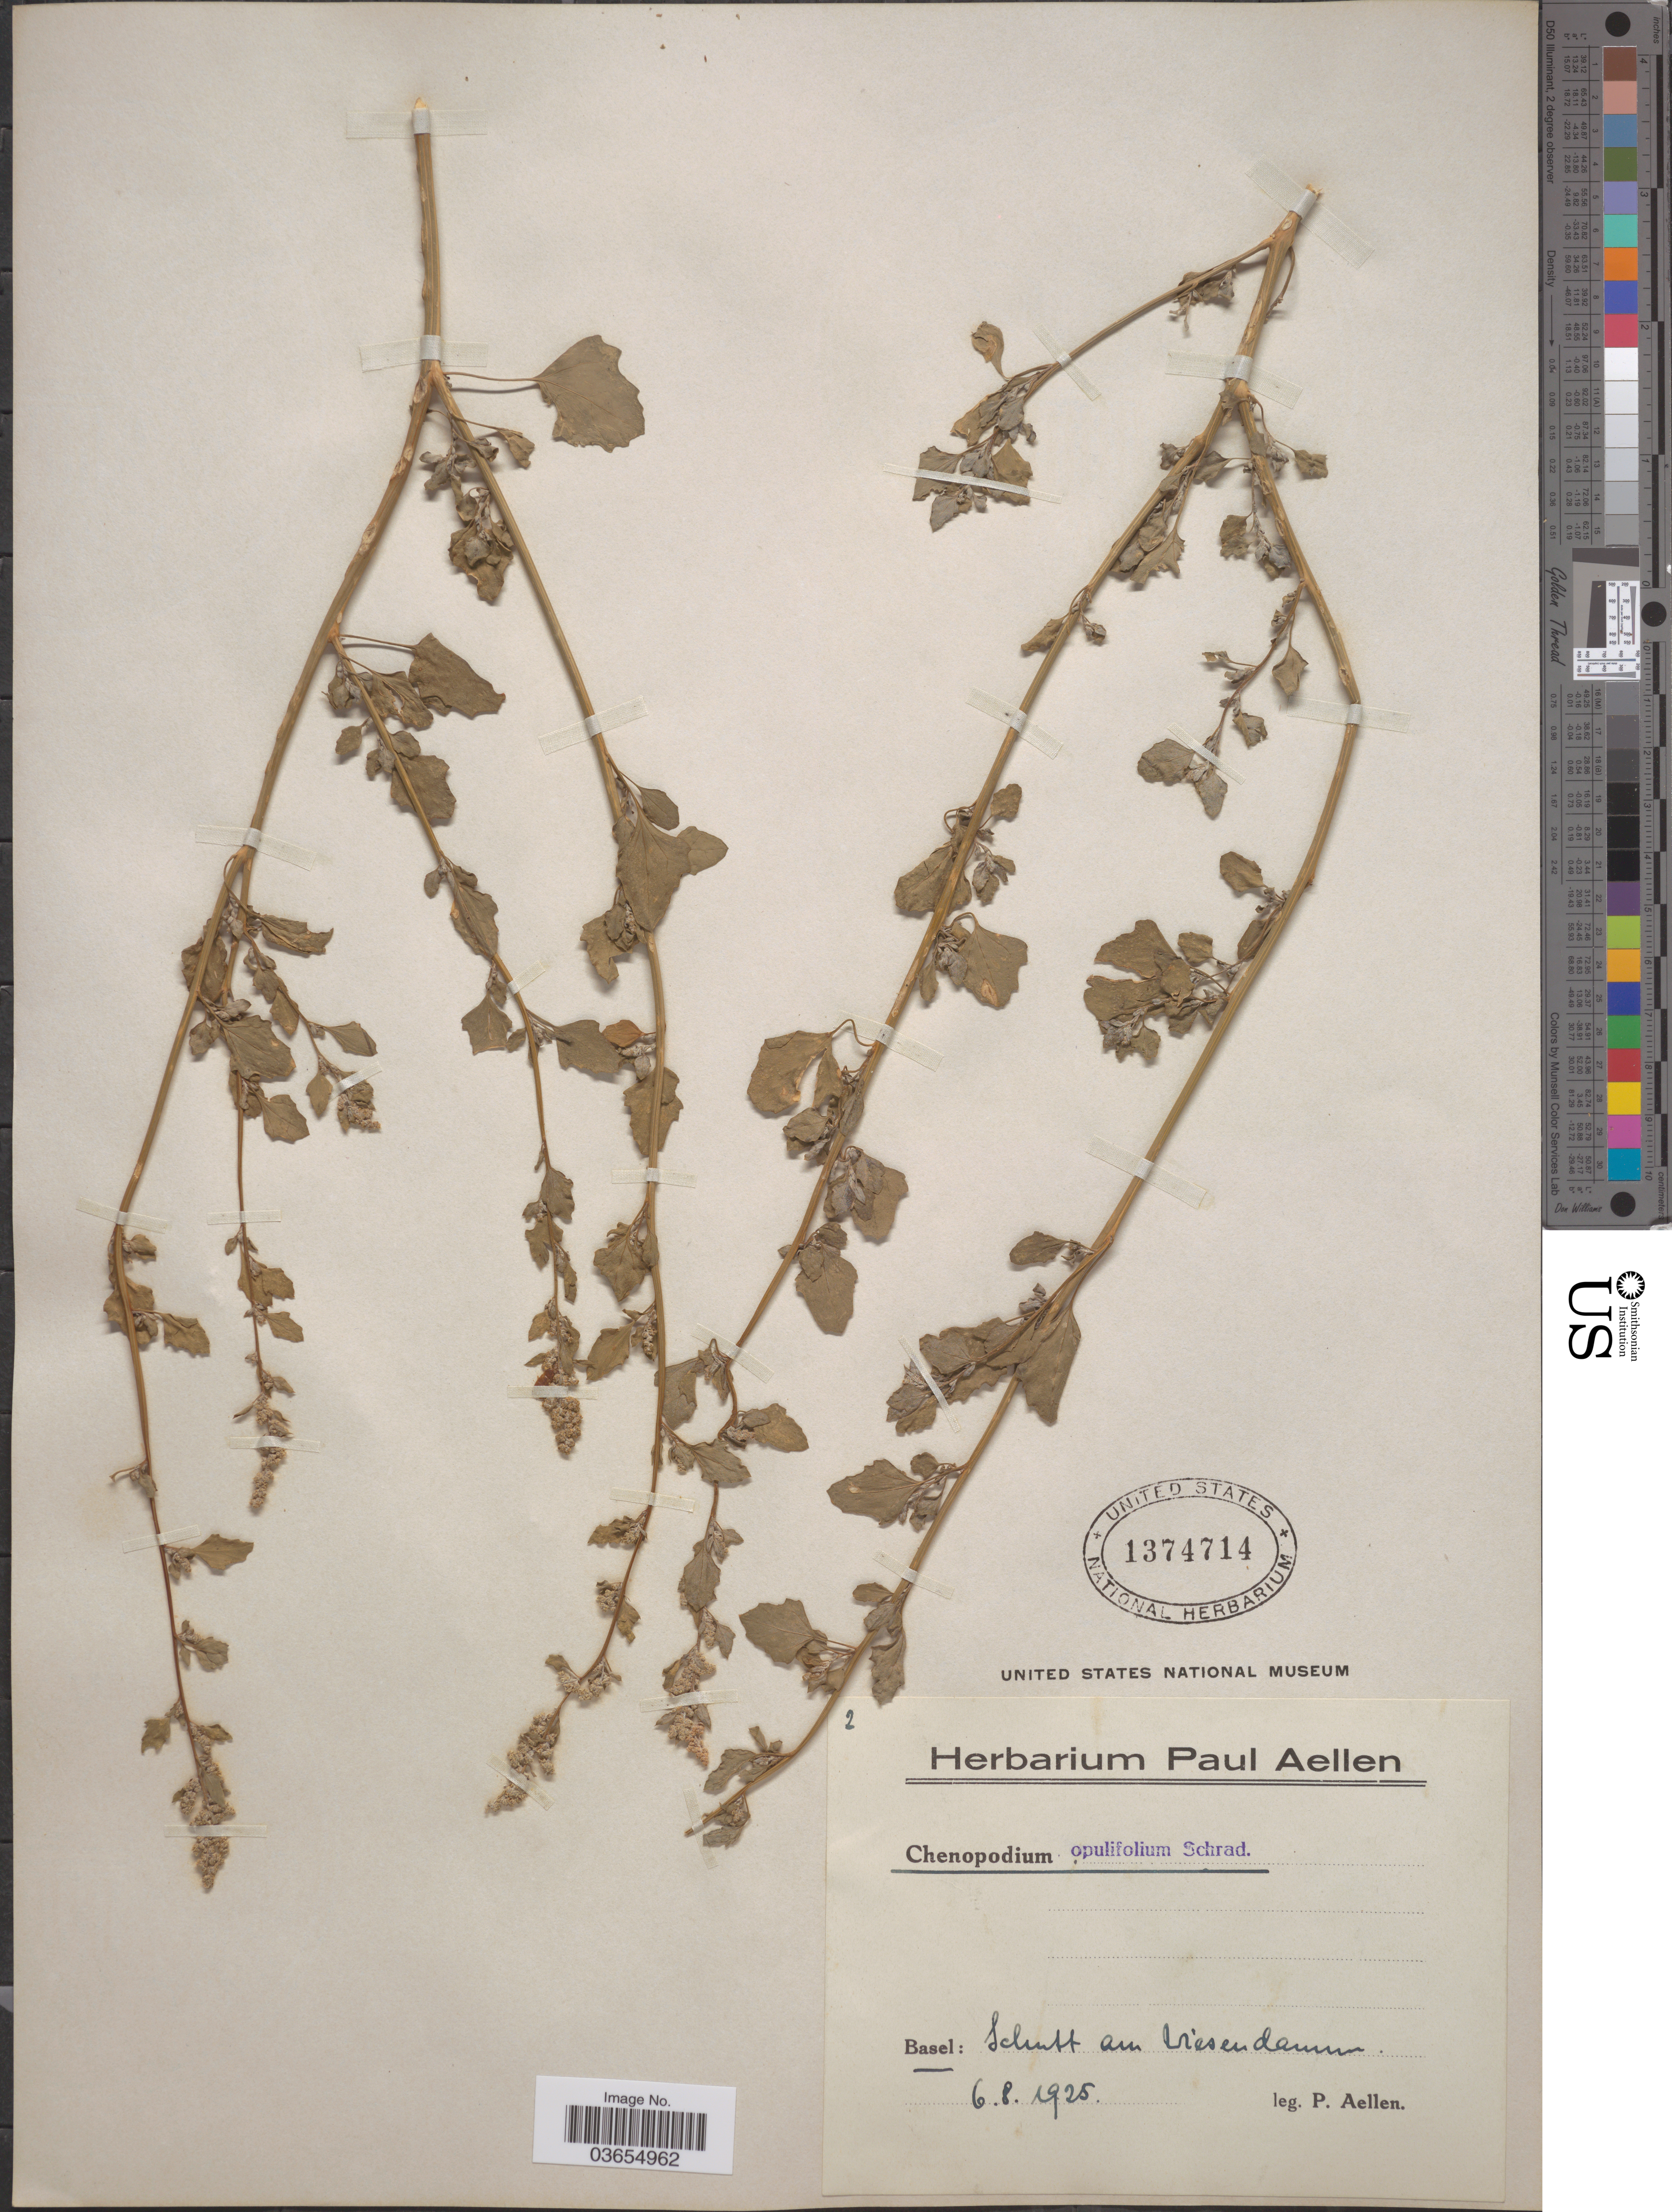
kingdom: Plantae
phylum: Tracheophyta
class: Magnoliopsida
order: Caryophyllales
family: Amaranthaceae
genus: Chenopodium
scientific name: Chenopodium opulifolium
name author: Schrad. ex W.D.J. Koch & Ziz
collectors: P. Aellen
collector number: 2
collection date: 1925-08-06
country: Switzerland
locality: Basel: Schutt am Wiesendamm.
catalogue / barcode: US 1374714